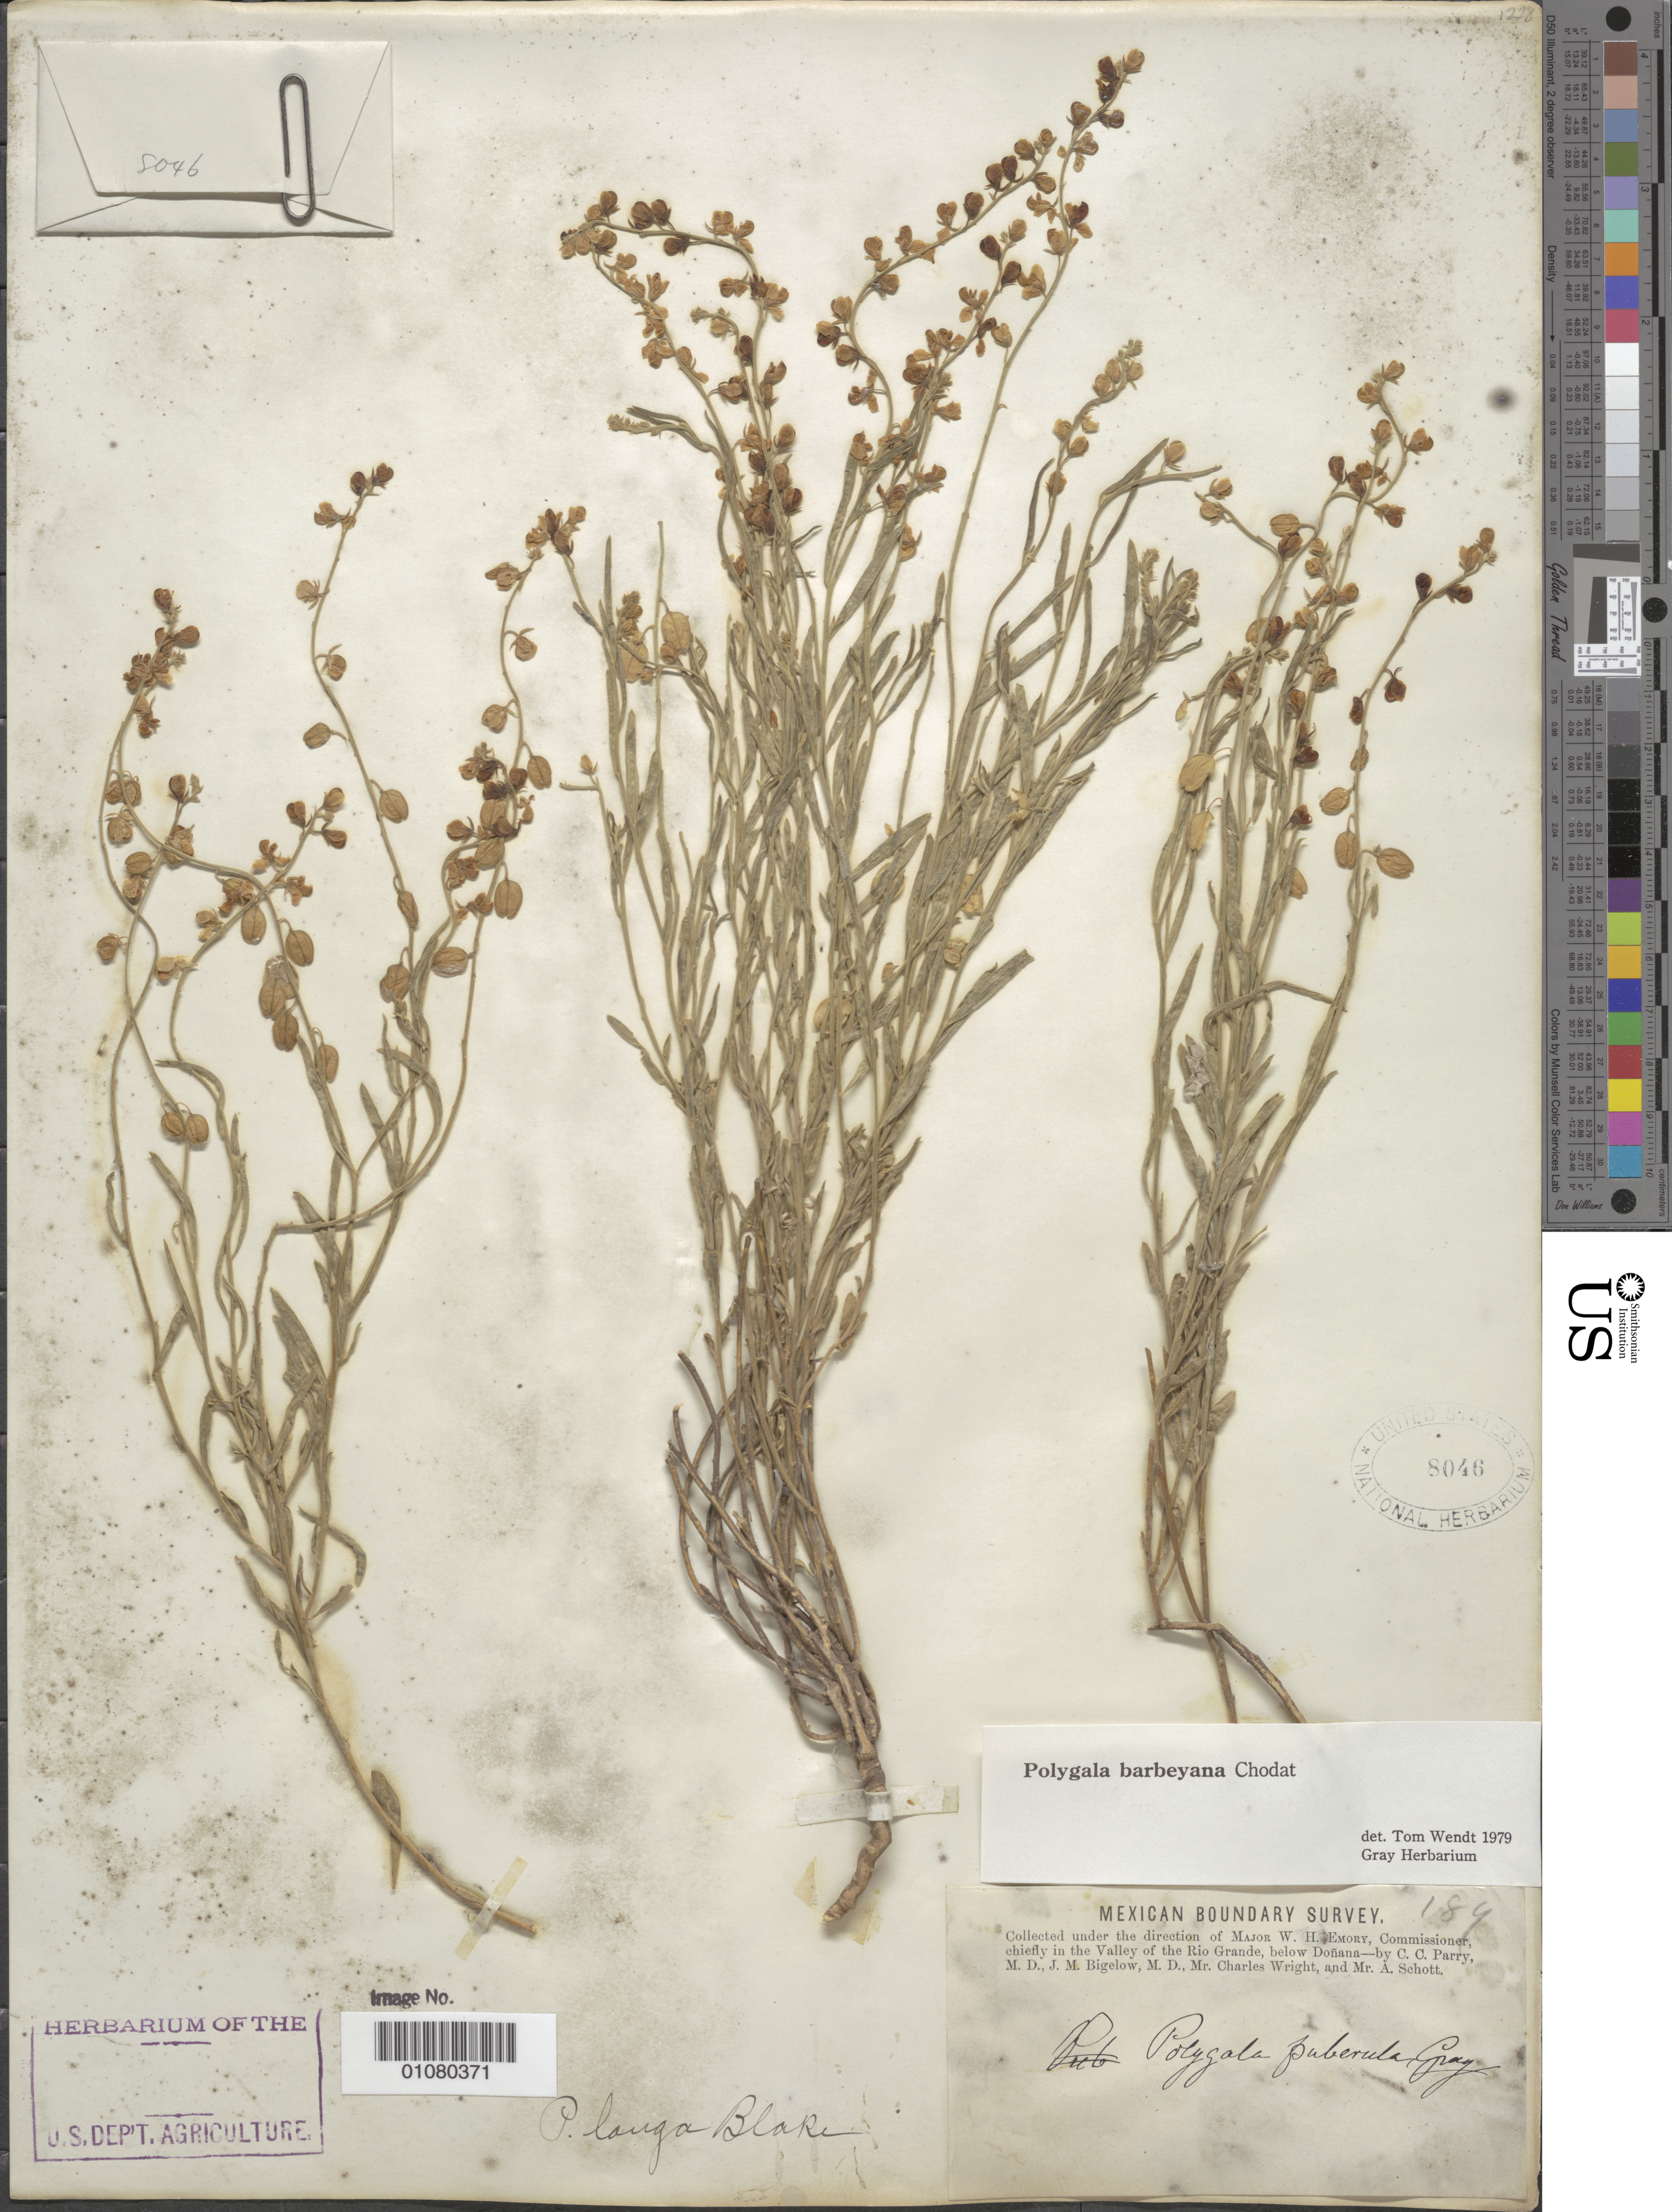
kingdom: Plantae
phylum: Tracheophyta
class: Magnoliopsida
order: Fabales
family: Polygalaceae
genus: Hebecarpa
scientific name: Hebecarpa barbeyana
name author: (Chodat) J.R. Abbott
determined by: Strong, Mark T., (BOT), Smithsonian Institution - National Museum of Natural History (UNITED STATES)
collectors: C. C. Parry, J. M. Bigelow, C. Wright & A. C. V. Schott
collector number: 189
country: Mexico / United States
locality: Valley of the Rio Grande, below Donana.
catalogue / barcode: US 8046